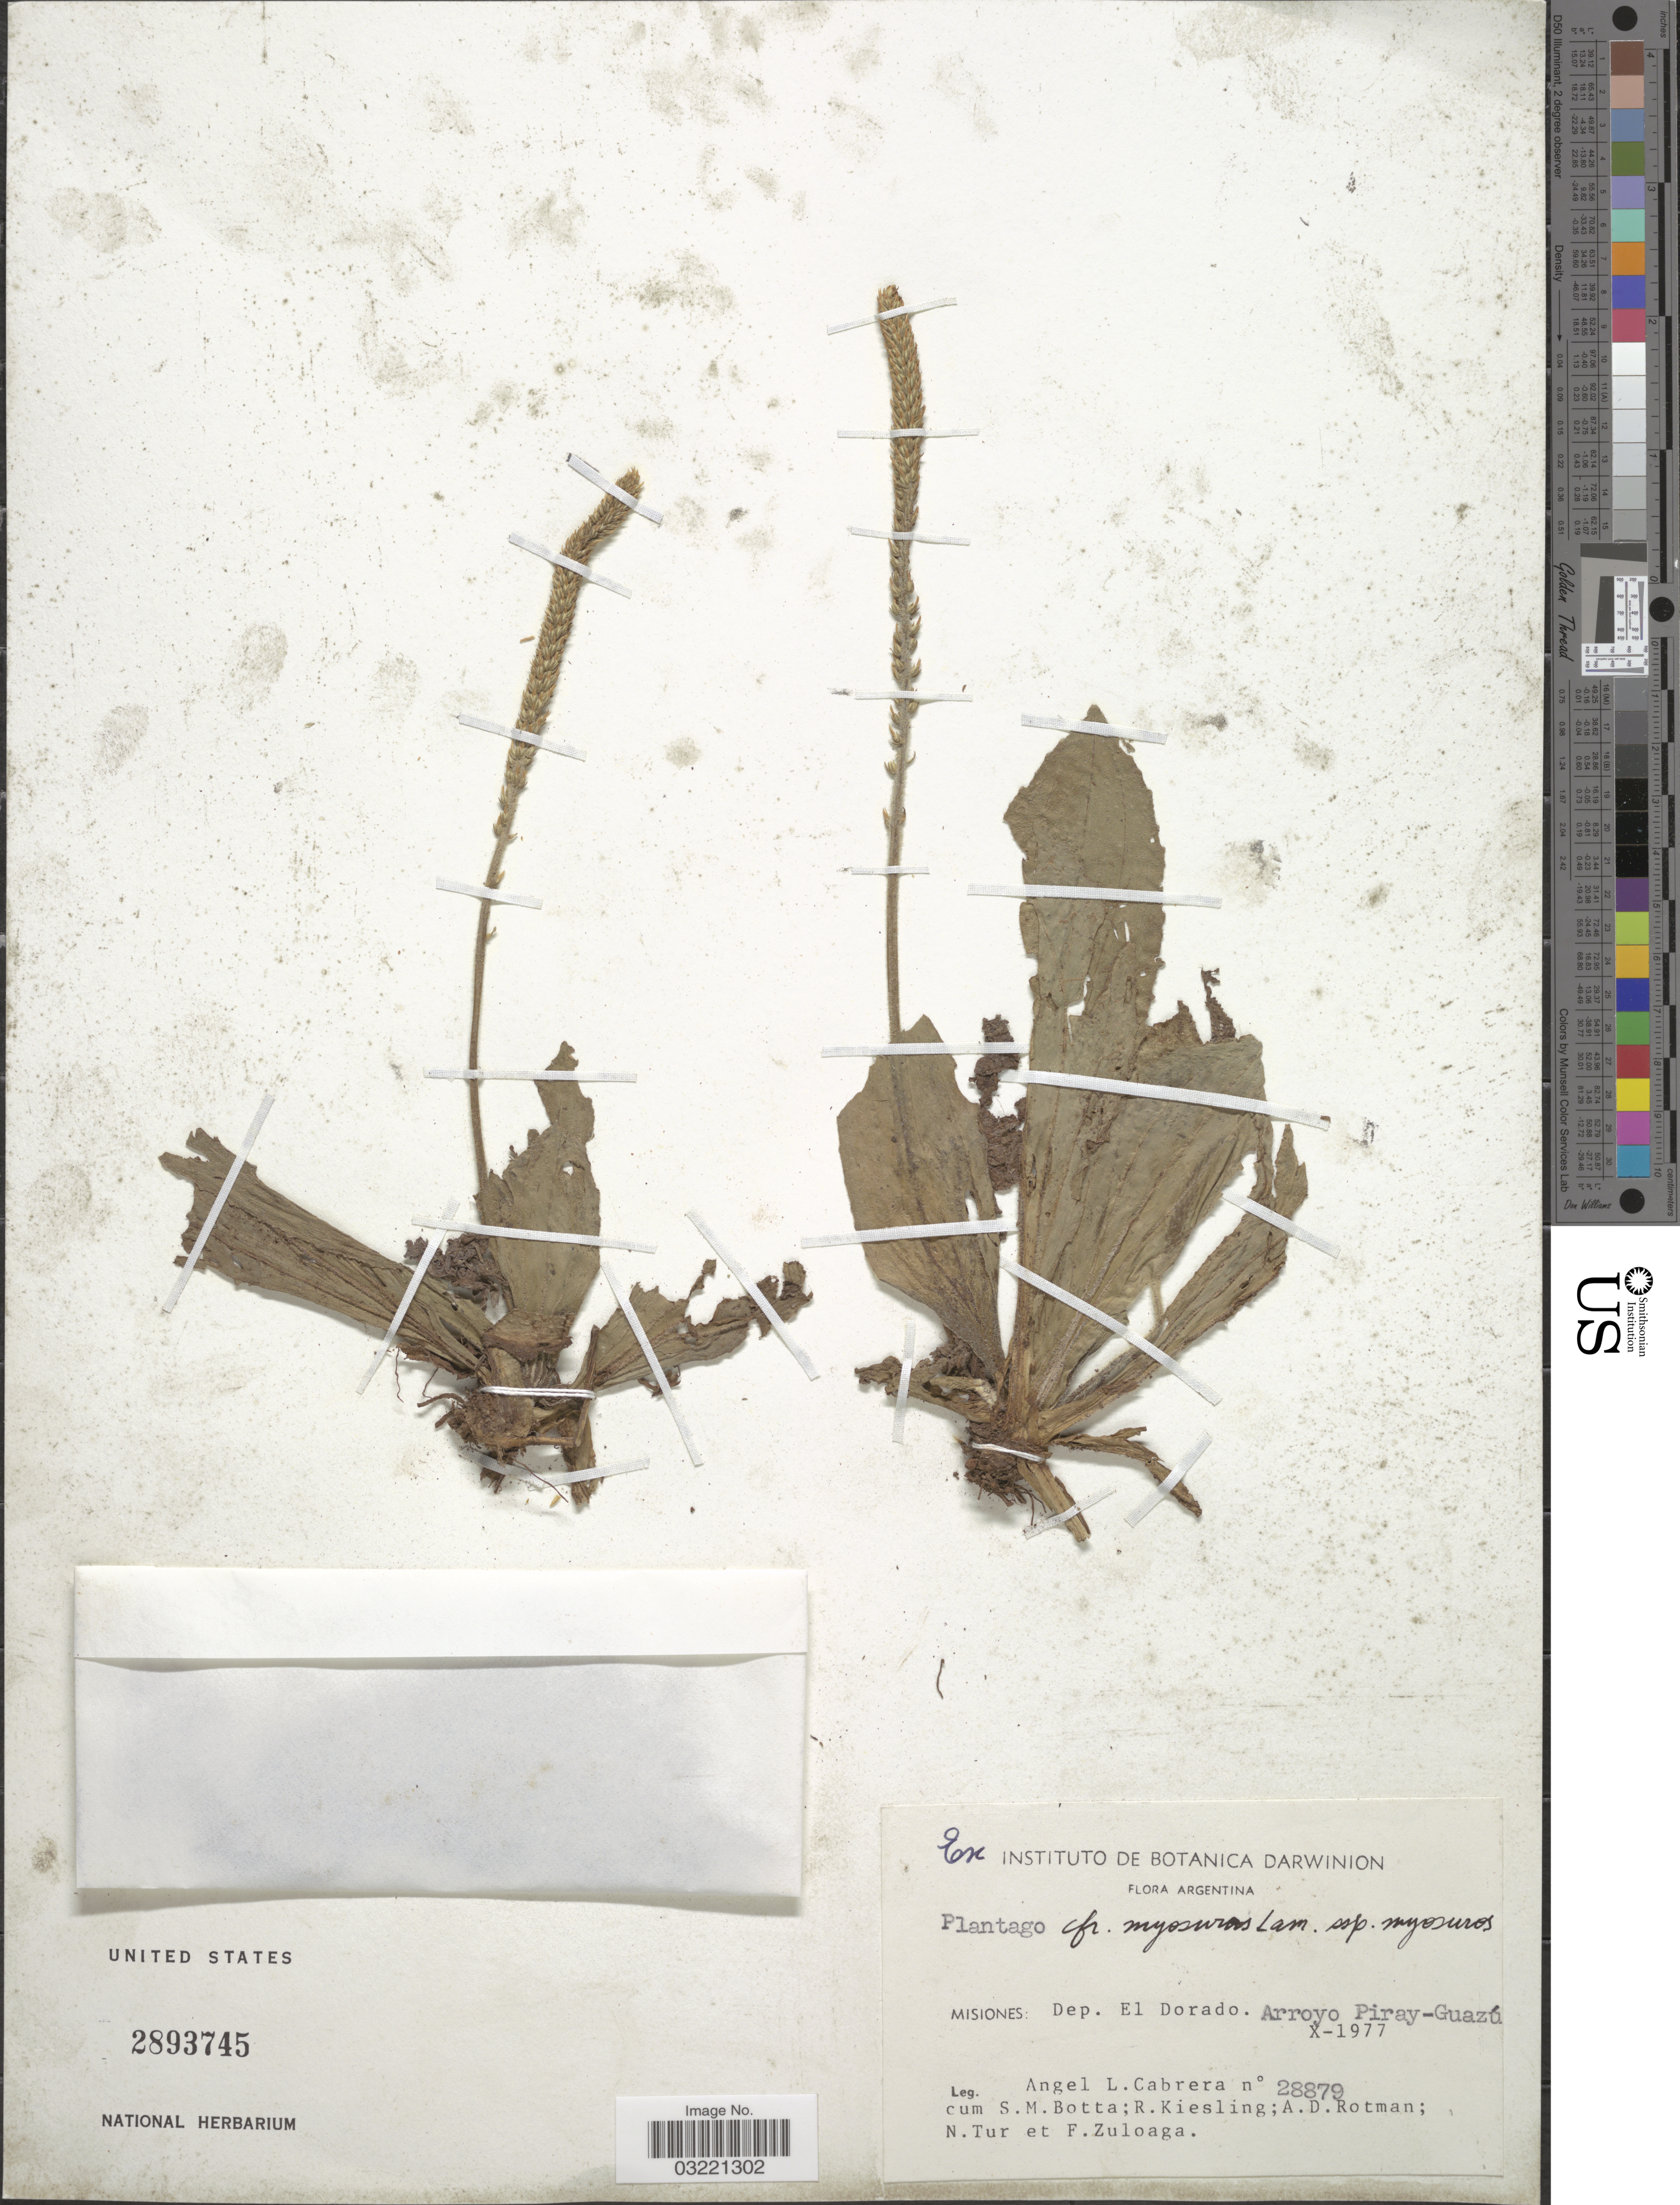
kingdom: Plantae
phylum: Tracheophyta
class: Magnoliopsida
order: Lamiales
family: Plantaginaceae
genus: Plantago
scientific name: Plantago sp.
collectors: A. L. Cabrera, S. Botta, R. Kiesling, A. D. Rotman & et al.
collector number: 28879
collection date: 1977-10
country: Argentina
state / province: Misiones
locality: Dep. El Dorado. Arroyo Piray-Guazú.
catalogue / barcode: US 2893745